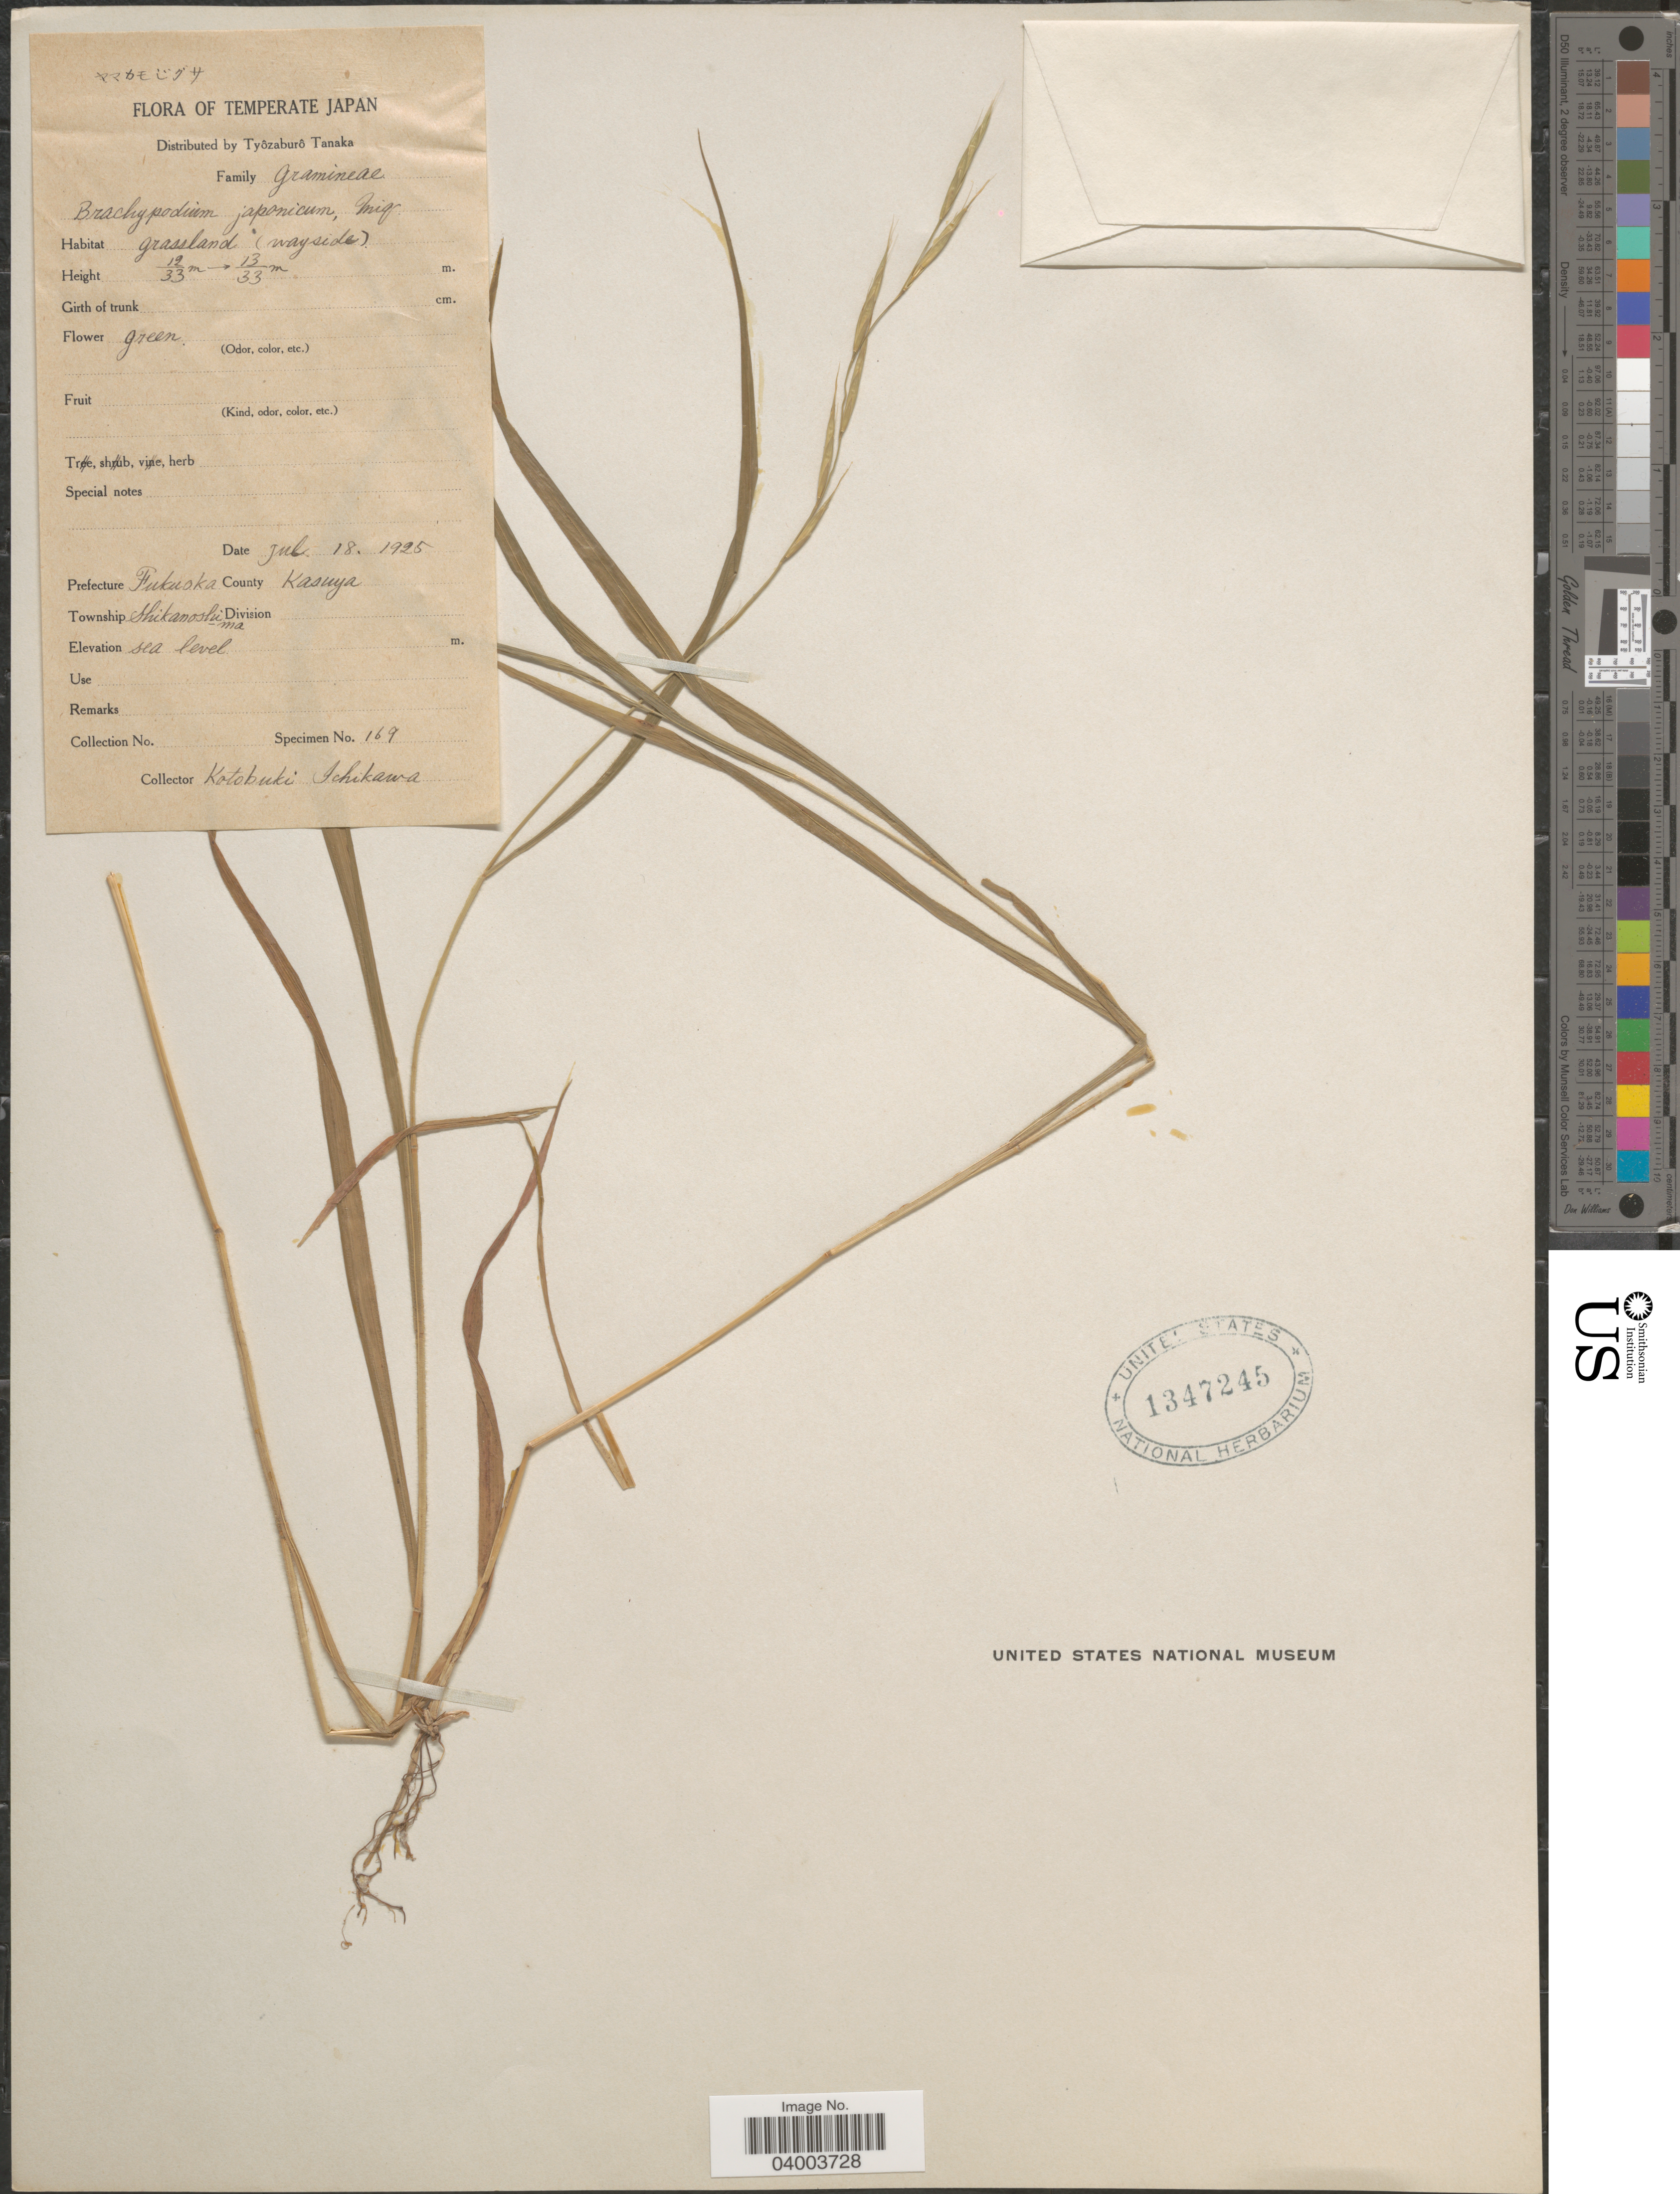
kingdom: Plantae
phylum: Tracheophyta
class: Liliopsida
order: Poales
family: Poaceae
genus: Brachypodium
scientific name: Brachypodium japonicum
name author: Miq.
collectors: K. Ichikawa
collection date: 1925-07-18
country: Japan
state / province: Hukuoka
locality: Temperate Japan. Prefecture Fukuoka. County Kasuya. Township Shikanoshima.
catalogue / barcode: US 1347245